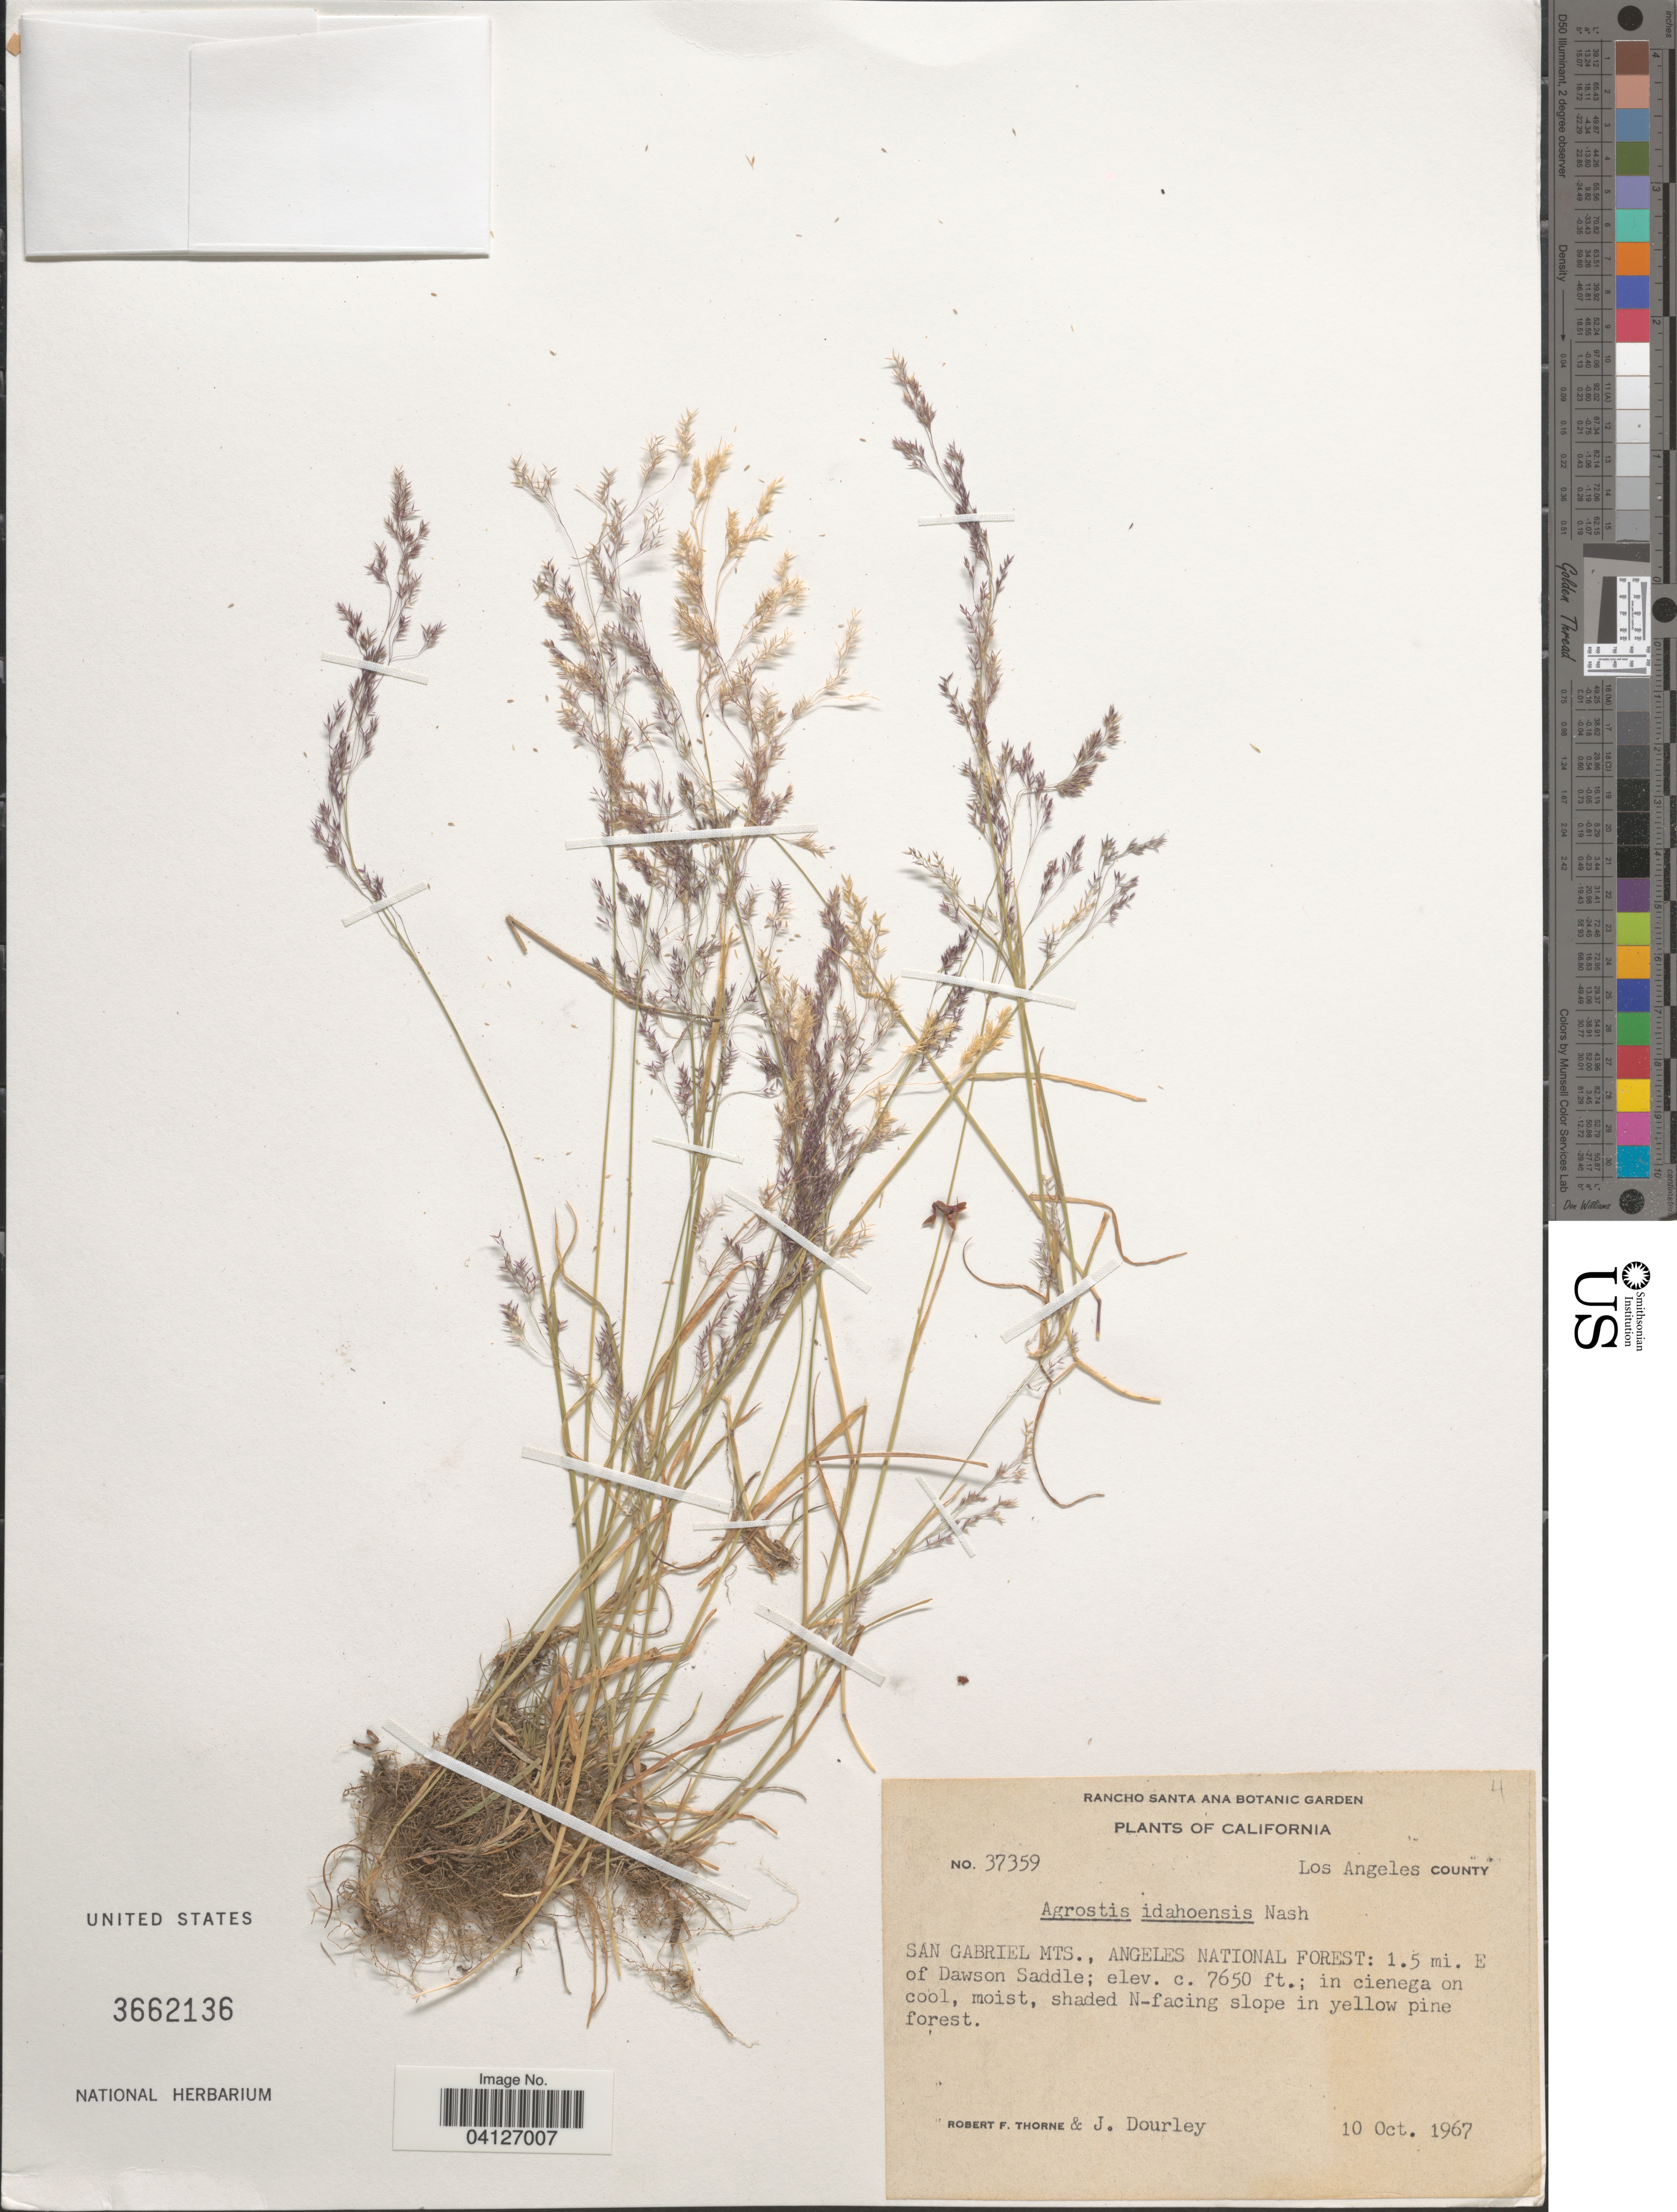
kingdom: Plantae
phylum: Tracheophyta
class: Liliopsida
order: Poales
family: Poaceae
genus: Agrostis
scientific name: Agrostis idahoensis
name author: Nash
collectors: R. F. Thorne & J. Dourley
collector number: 37359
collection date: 1967-10-10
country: United States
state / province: California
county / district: Los Angeles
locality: San Gabriel Mts., Angeles National Forest: 1.5 mi. E of Dawson Saddle. Shaded N-facing slope in yellow pine forest.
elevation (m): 2332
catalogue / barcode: US 3662136